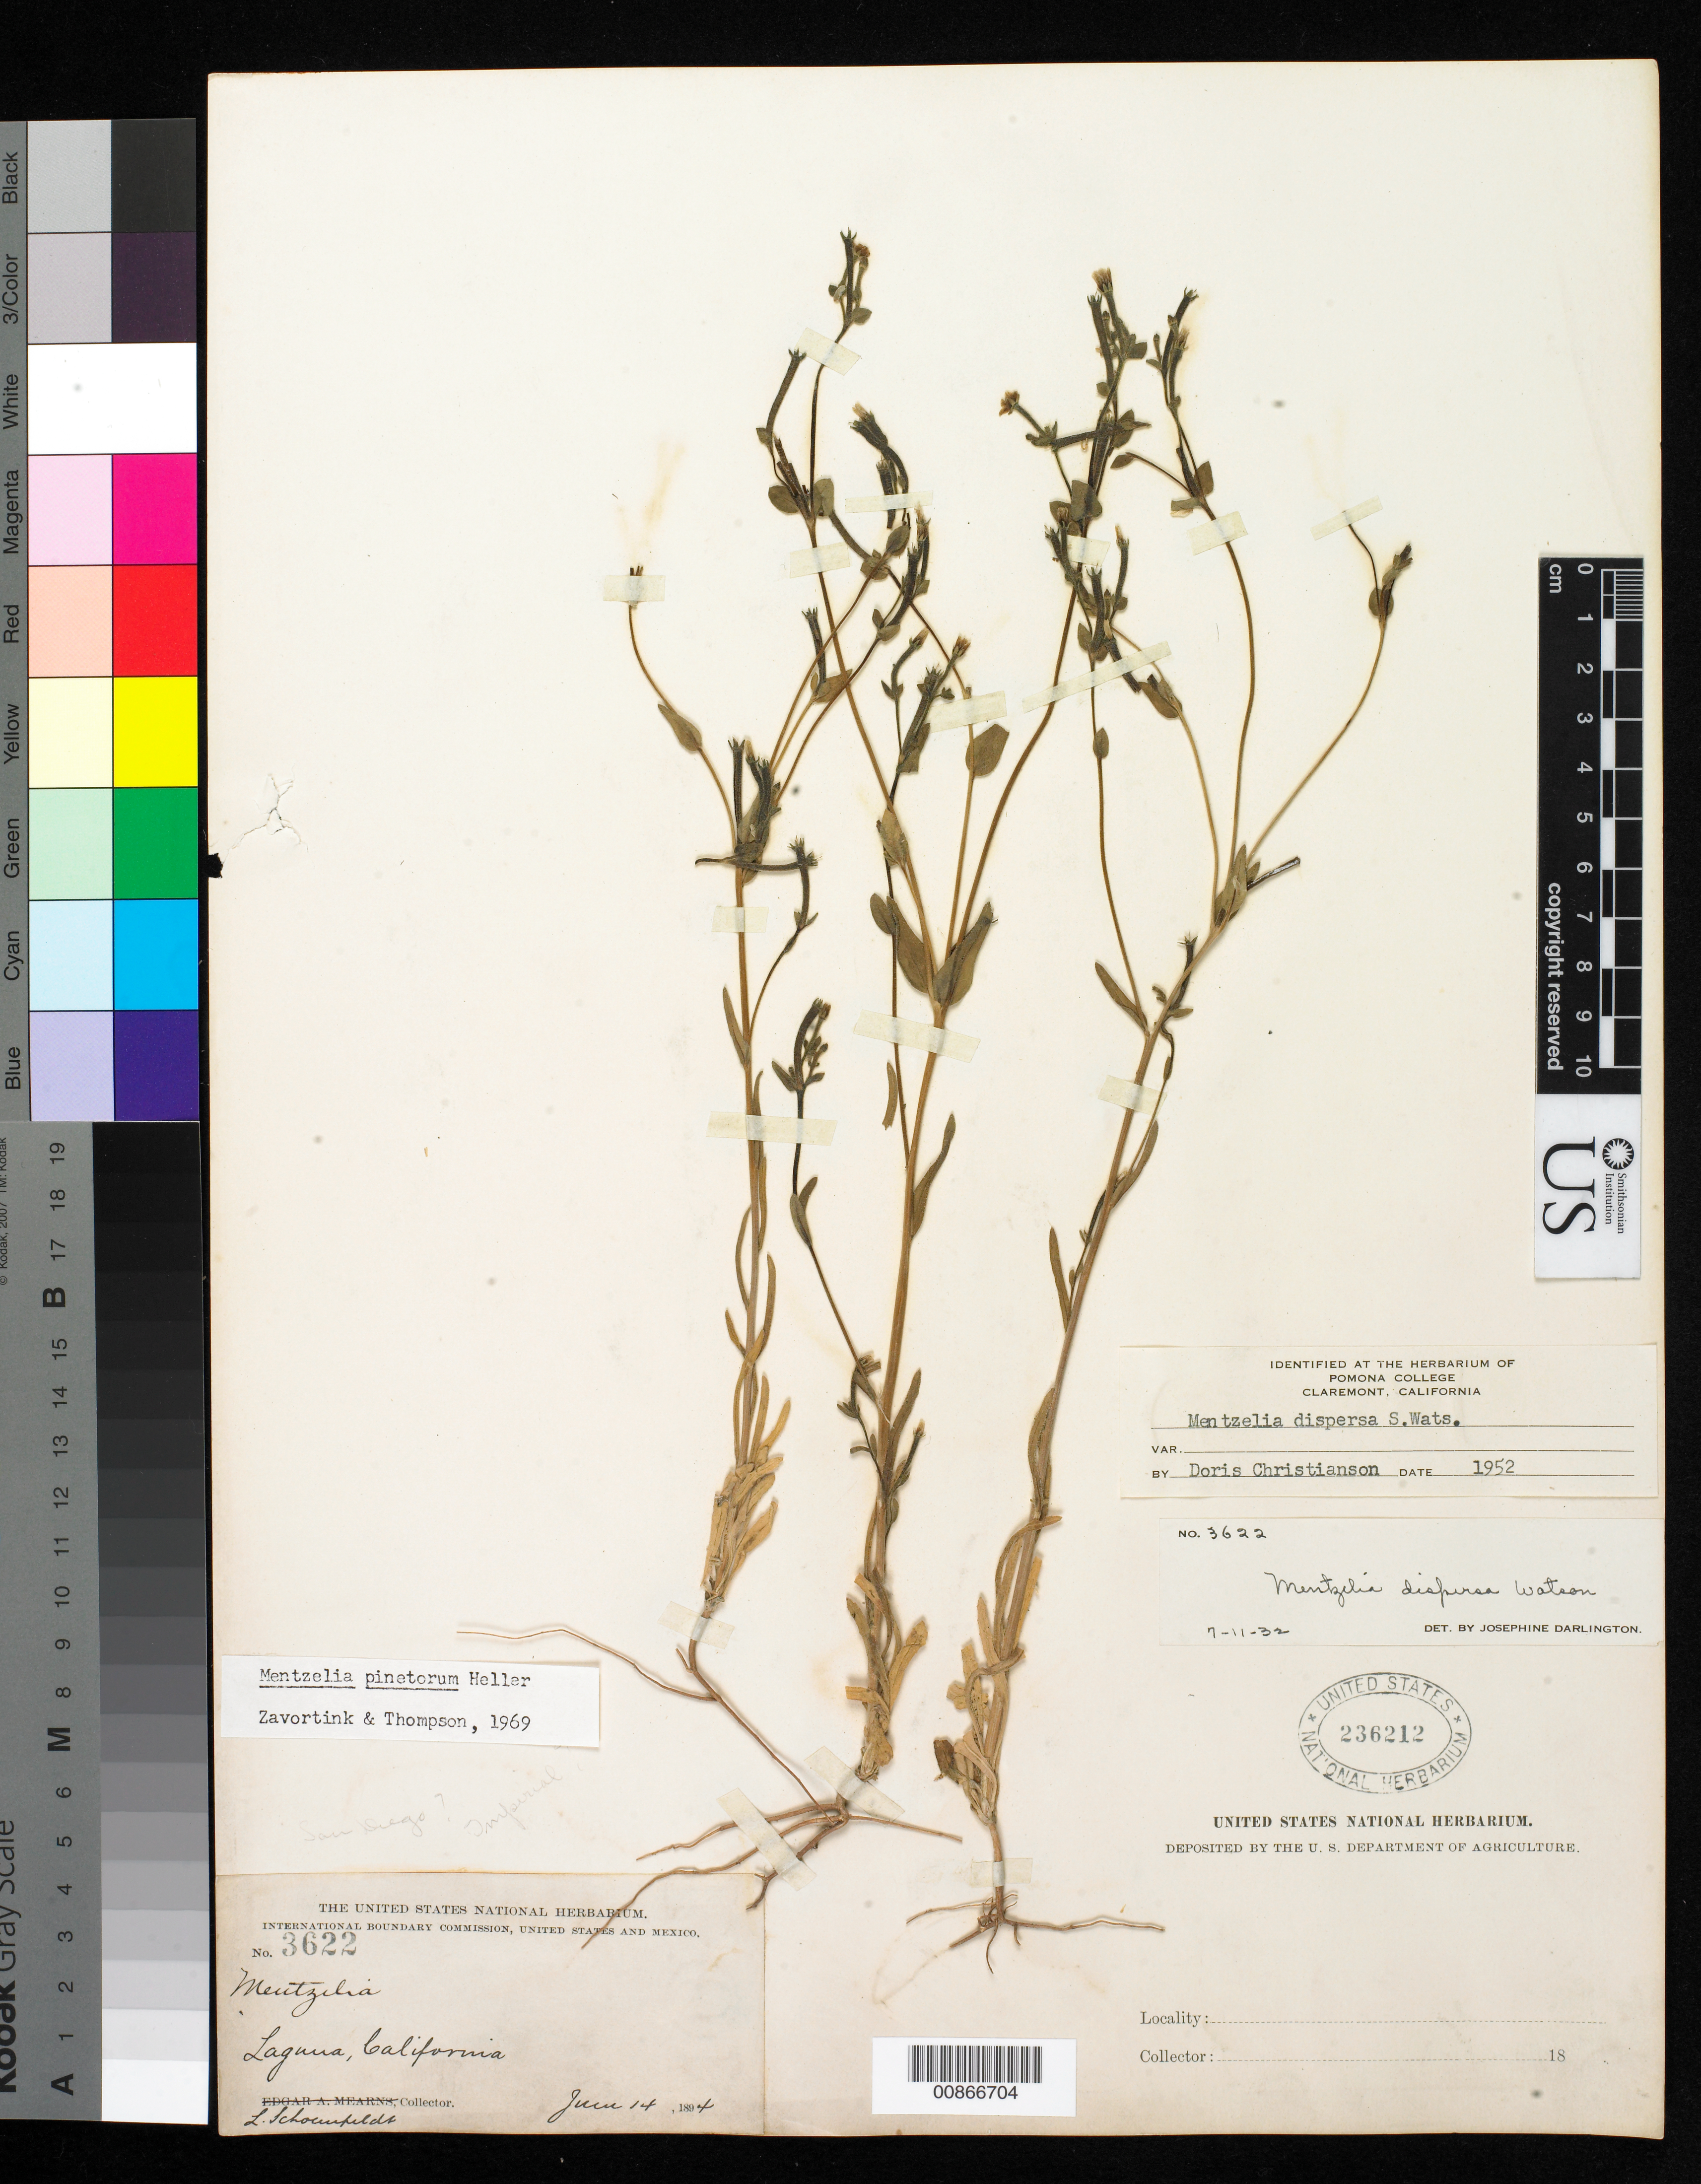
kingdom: Plantae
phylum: Tracheophyta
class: Magnoliopsida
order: Cornales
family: Loasaceae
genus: Mentzelia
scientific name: Mentzelia pinetorum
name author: A. Heller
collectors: L. Schoenfeldt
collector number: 3622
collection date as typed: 14 Jun 1894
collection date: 1894-06-14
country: United States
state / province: California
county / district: Orange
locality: Laguna, California.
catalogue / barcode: US 236212